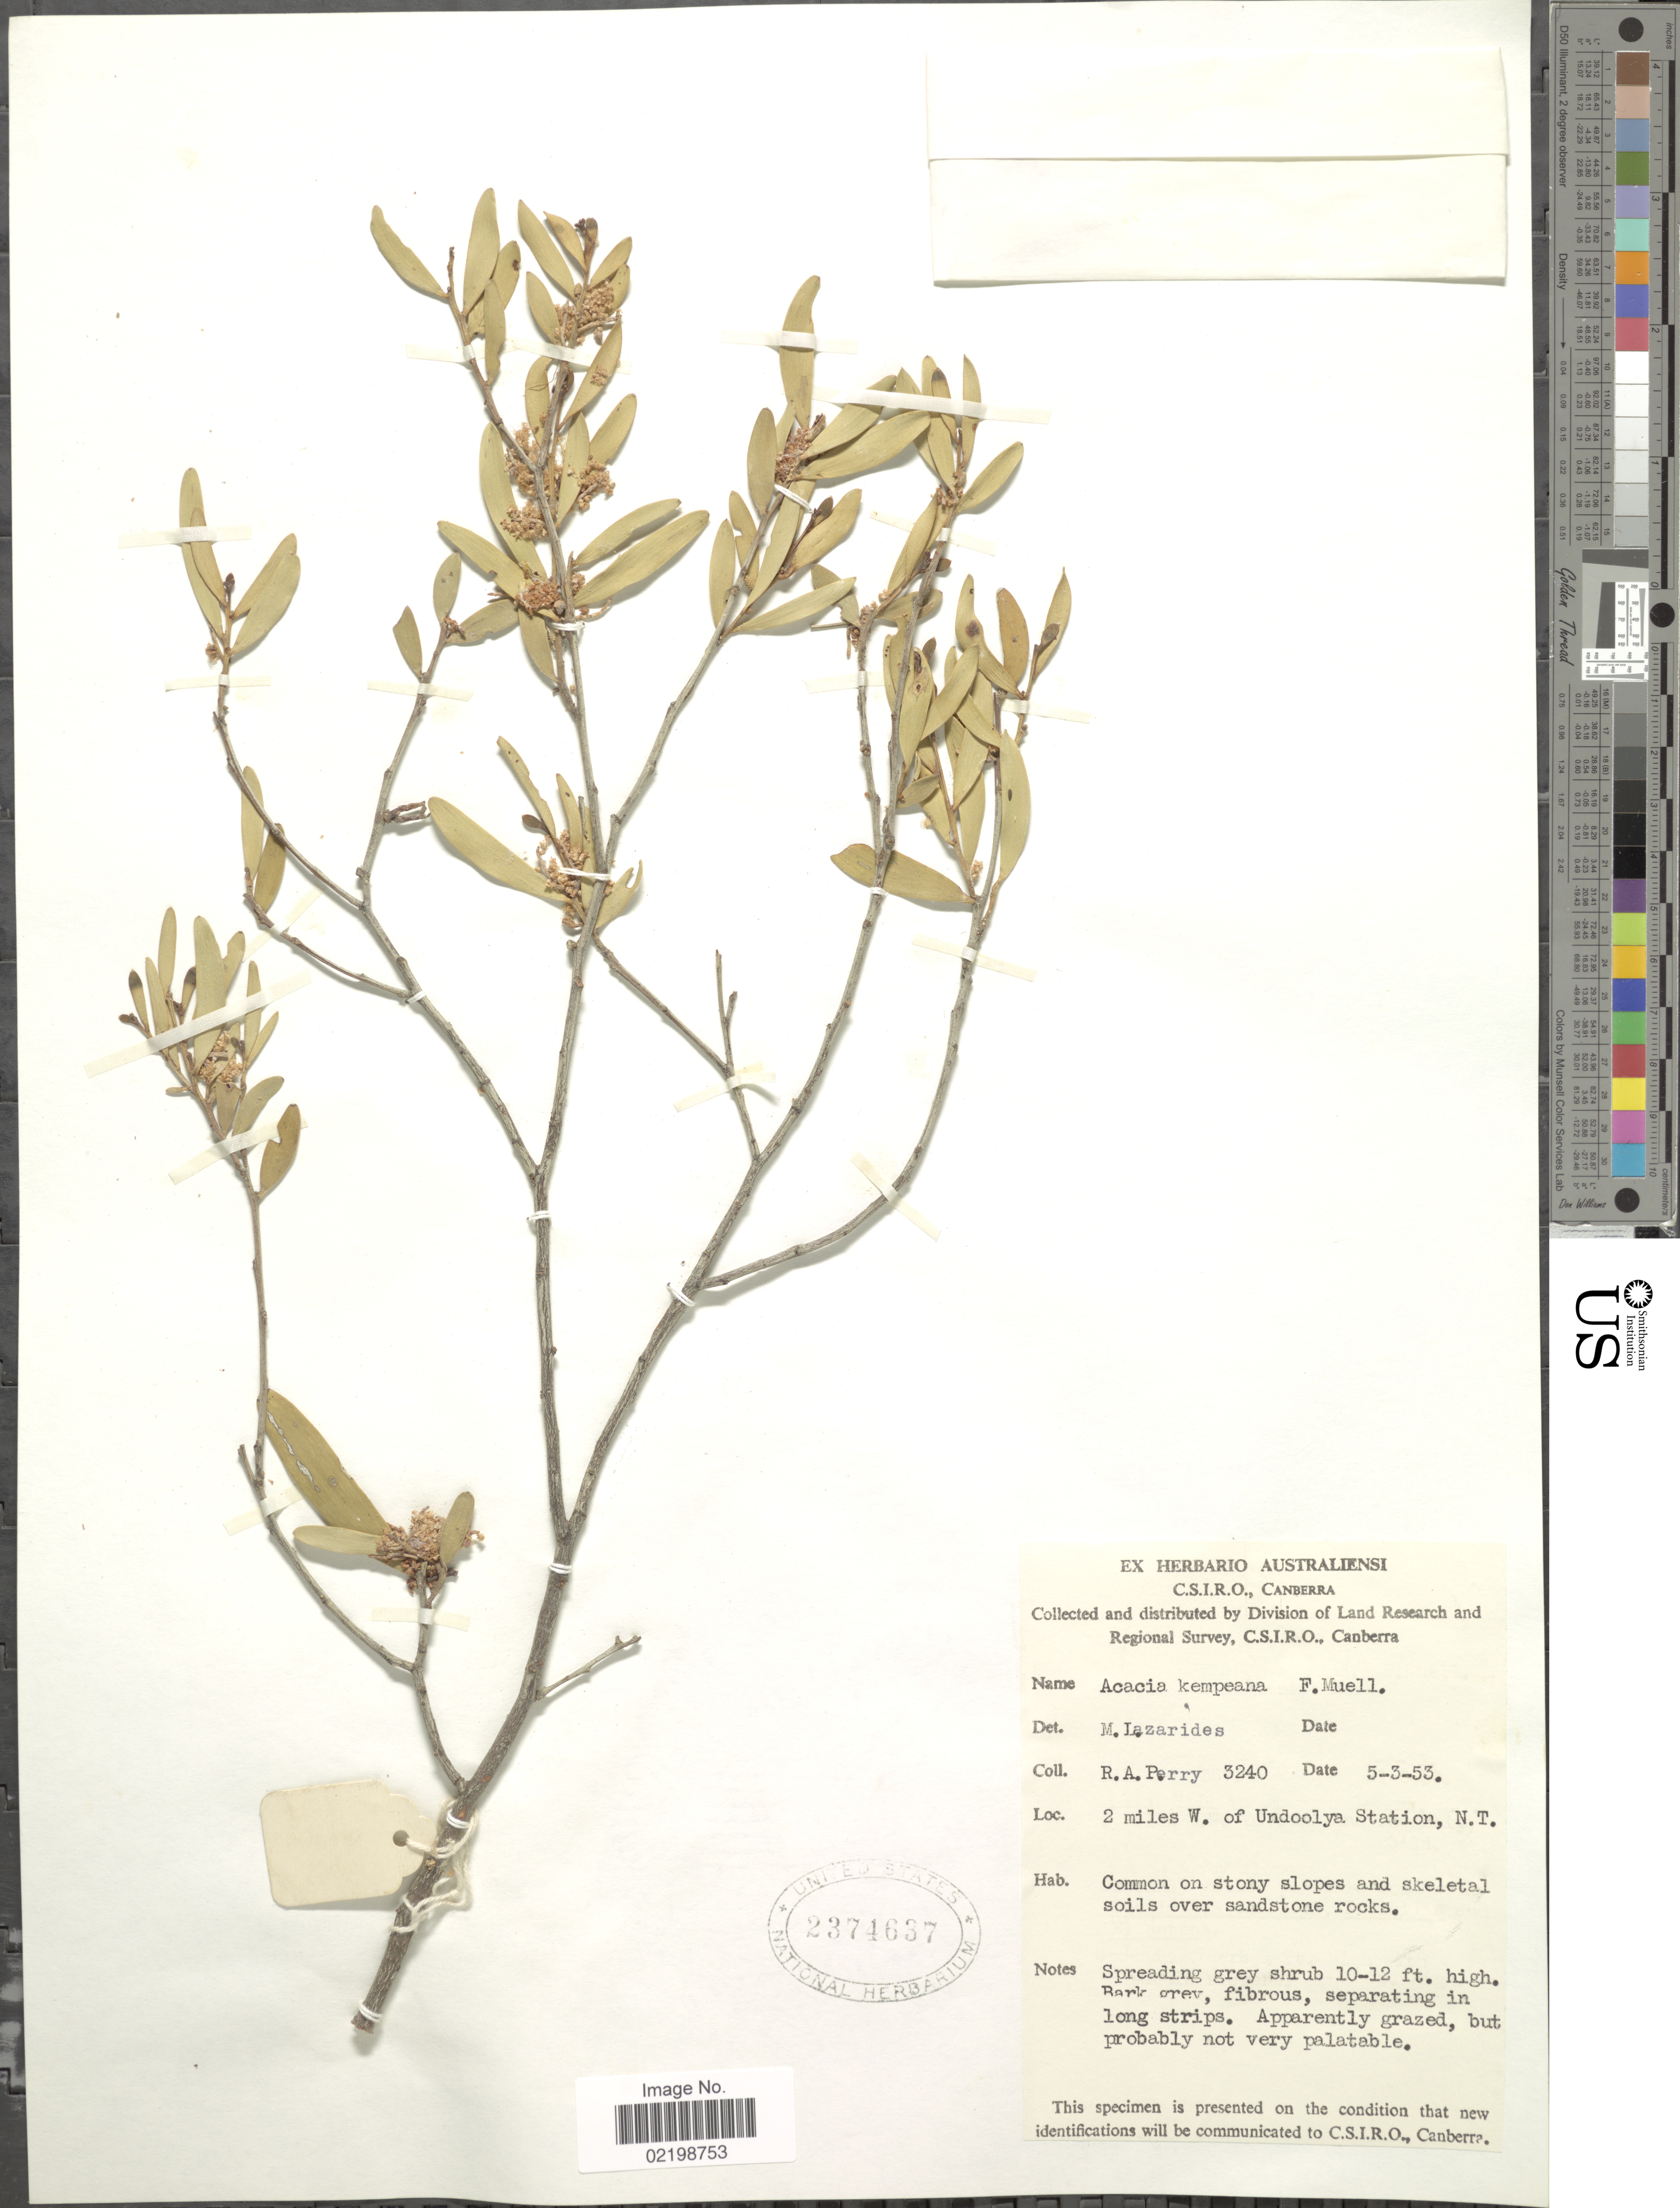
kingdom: Plantae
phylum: Tracheophyta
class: Magnoliopsida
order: Fabales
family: Fabaceae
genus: Acacia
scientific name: Acacia kempeana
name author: F. Muell.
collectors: Perry, R. A.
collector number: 3240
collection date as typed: Transcribed d/m/y: 5/3/53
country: Australia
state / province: Northern Territory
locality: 2 miles W. of Undoolya Station, N.T.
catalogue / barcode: US 2374637